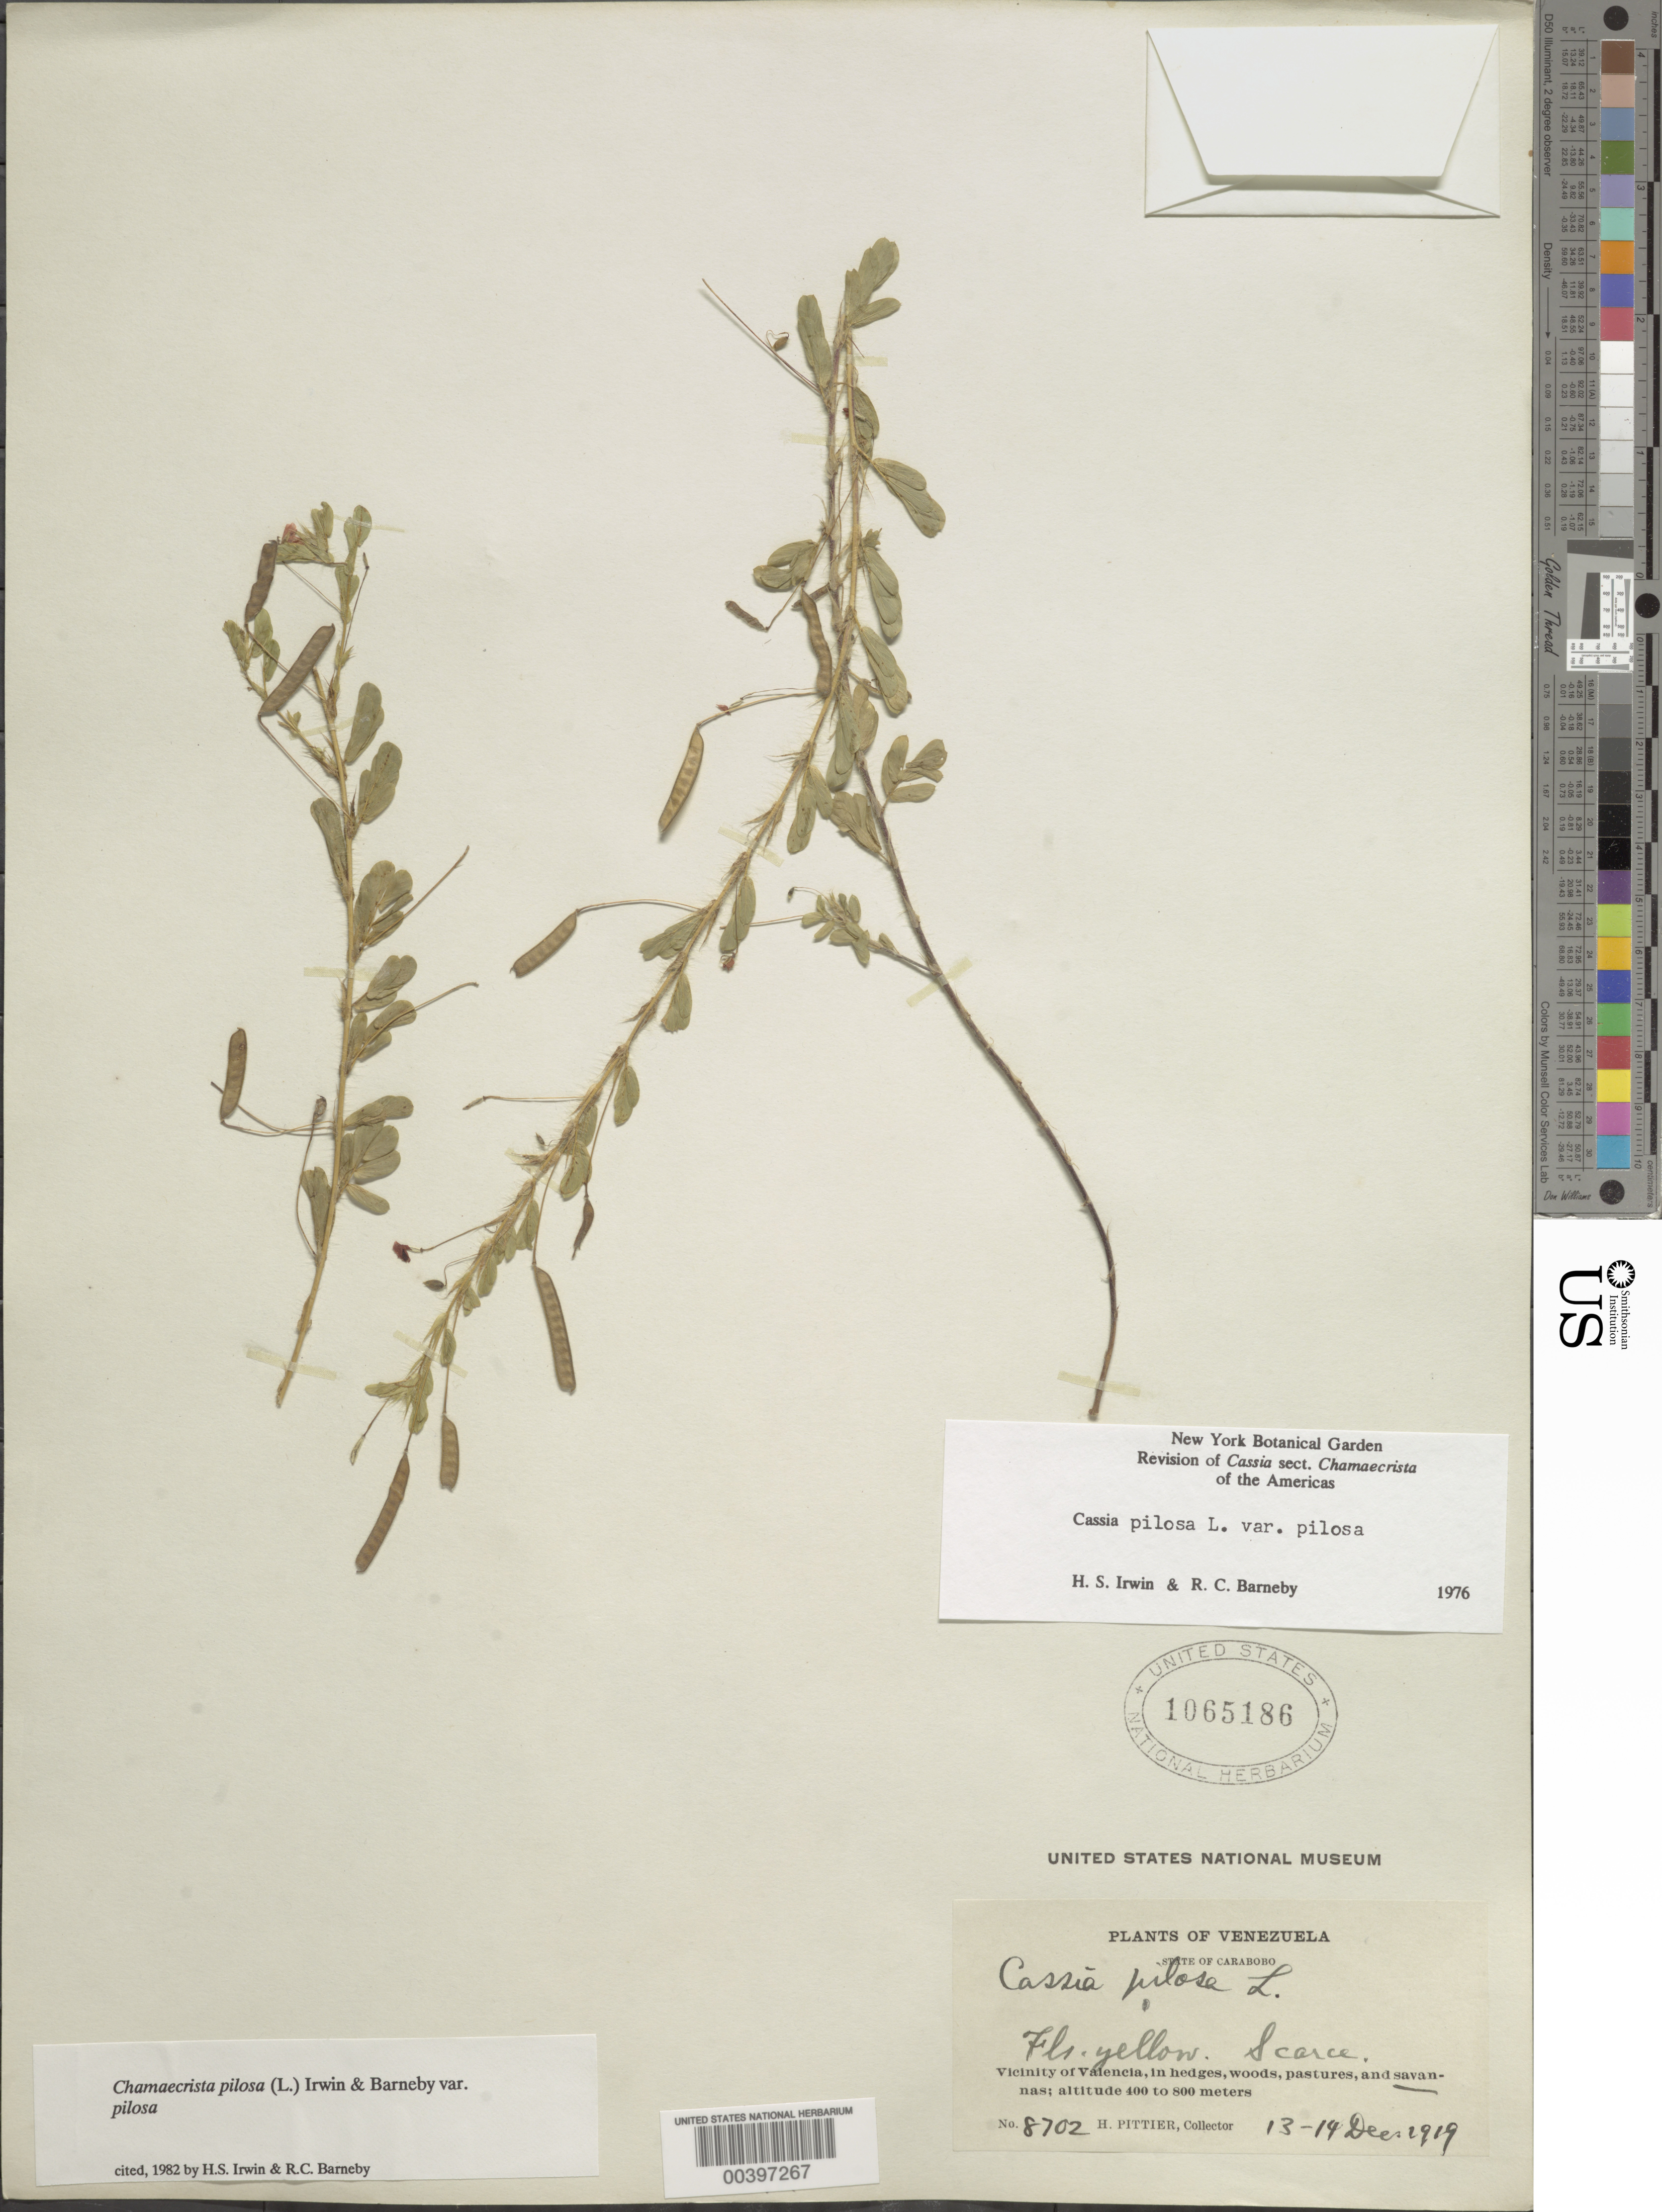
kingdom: Plantae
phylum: Tracheophyta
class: Magnoliopsida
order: Fabales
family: Fabaceae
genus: Chamaecrista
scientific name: Chamaecrista pilosa var. pilosa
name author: (L.) Greene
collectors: H. F. Pittier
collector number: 8702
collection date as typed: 13 Dec 1919 and 14 Dec 1919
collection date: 1919-12-13,1919-12-14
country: Venezuela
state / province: Carabobo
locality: Vicinity of valencia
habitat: Hedges, woods, pastures and savannas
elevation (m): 400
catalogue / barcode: US 1065186